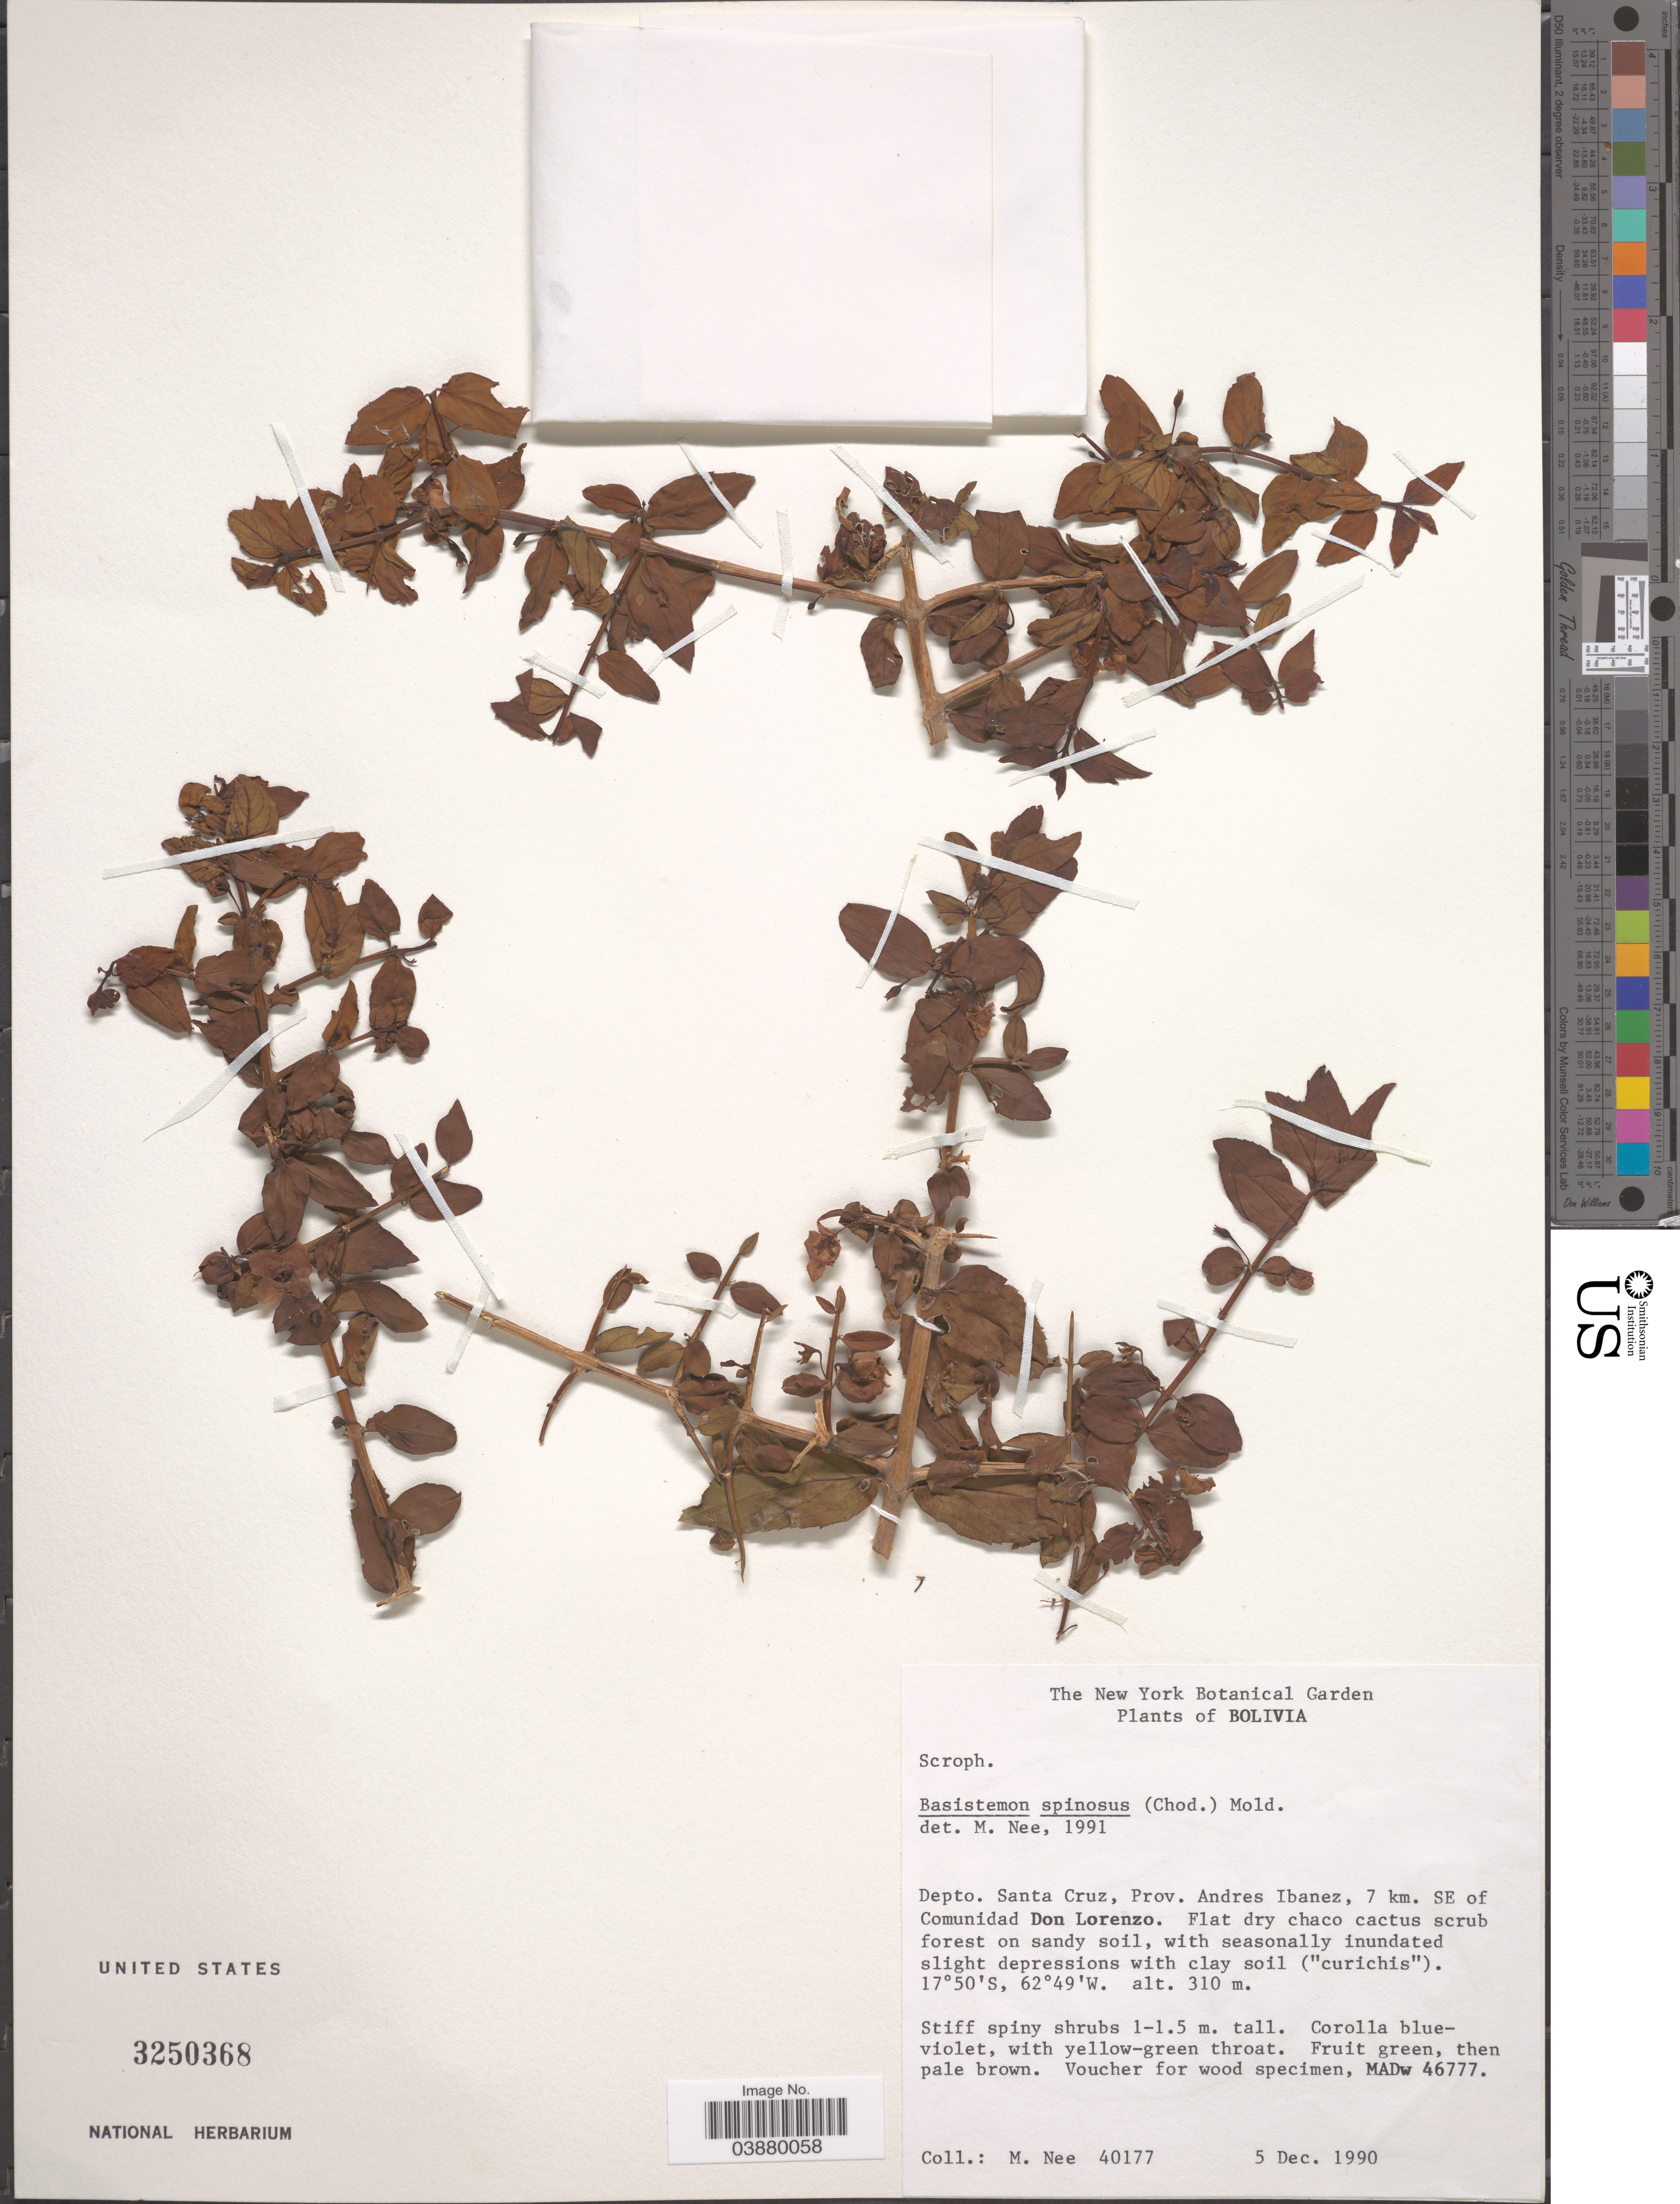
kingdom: Plantae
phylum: Tracheophyta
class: Magnoliopsida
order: Lamiales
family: Plantaginaceae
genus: Basistemon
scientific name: Basistemon spinosus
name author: (Chodat) Moldenke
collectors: M. Nee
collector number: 40177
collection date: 1990-12-05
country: Bolivia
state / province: Santa Cruz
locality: Depto. Santa Cruz, Prov. Andres Ibanez, 7 km. SE of Comunidad Don Lorenzo.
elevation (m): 310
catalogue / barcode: US 3250368